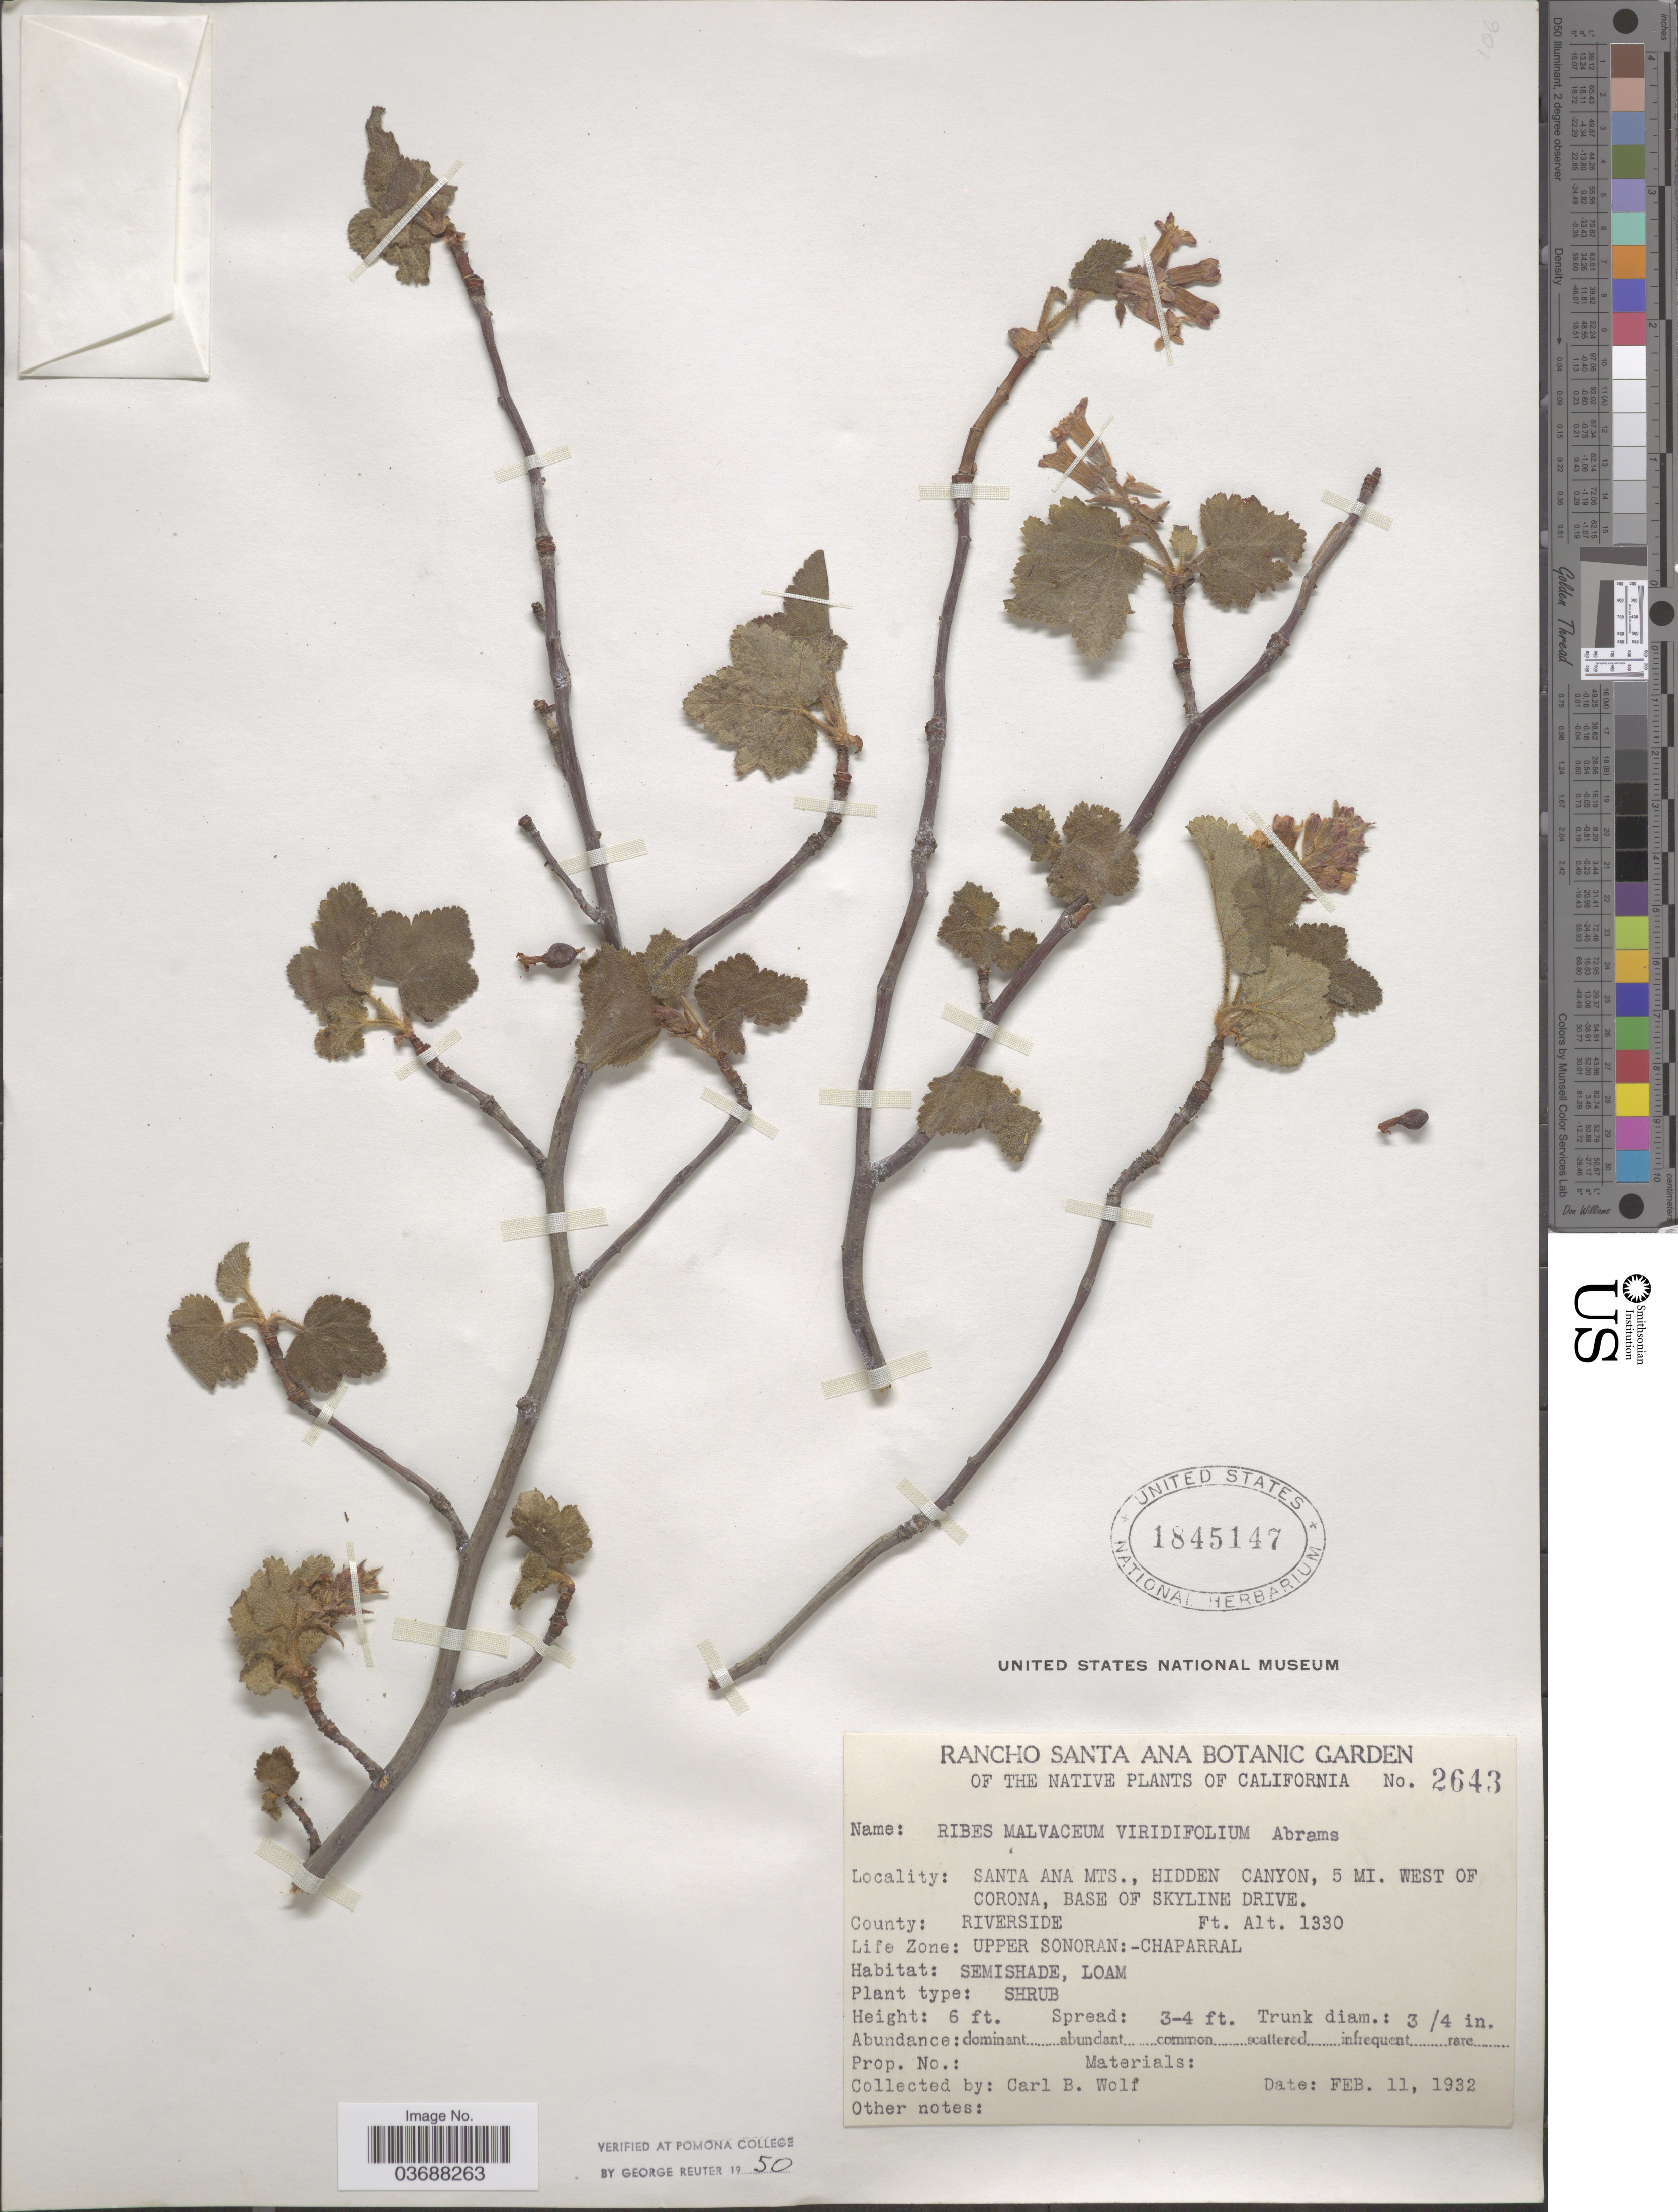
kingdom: Plantae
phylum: Tracheophyta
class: Magnoliopsida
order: Saxifragales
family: Grossulariaceae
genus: Ribes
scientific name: Ribes malvaceum var. viridifolium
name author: Abrams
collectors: C. B. Wolf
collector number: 2643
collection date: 1932-02-11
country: United States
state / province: California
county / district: Riverside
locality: Santa Ana Mts., Hidden Canyon, 5 mi. West of Corona, Base of Skyline Drive. County: Riverside. Life Zone: Upper Sonoran: -Chaparral.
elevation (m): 405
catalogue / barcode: US 1845147